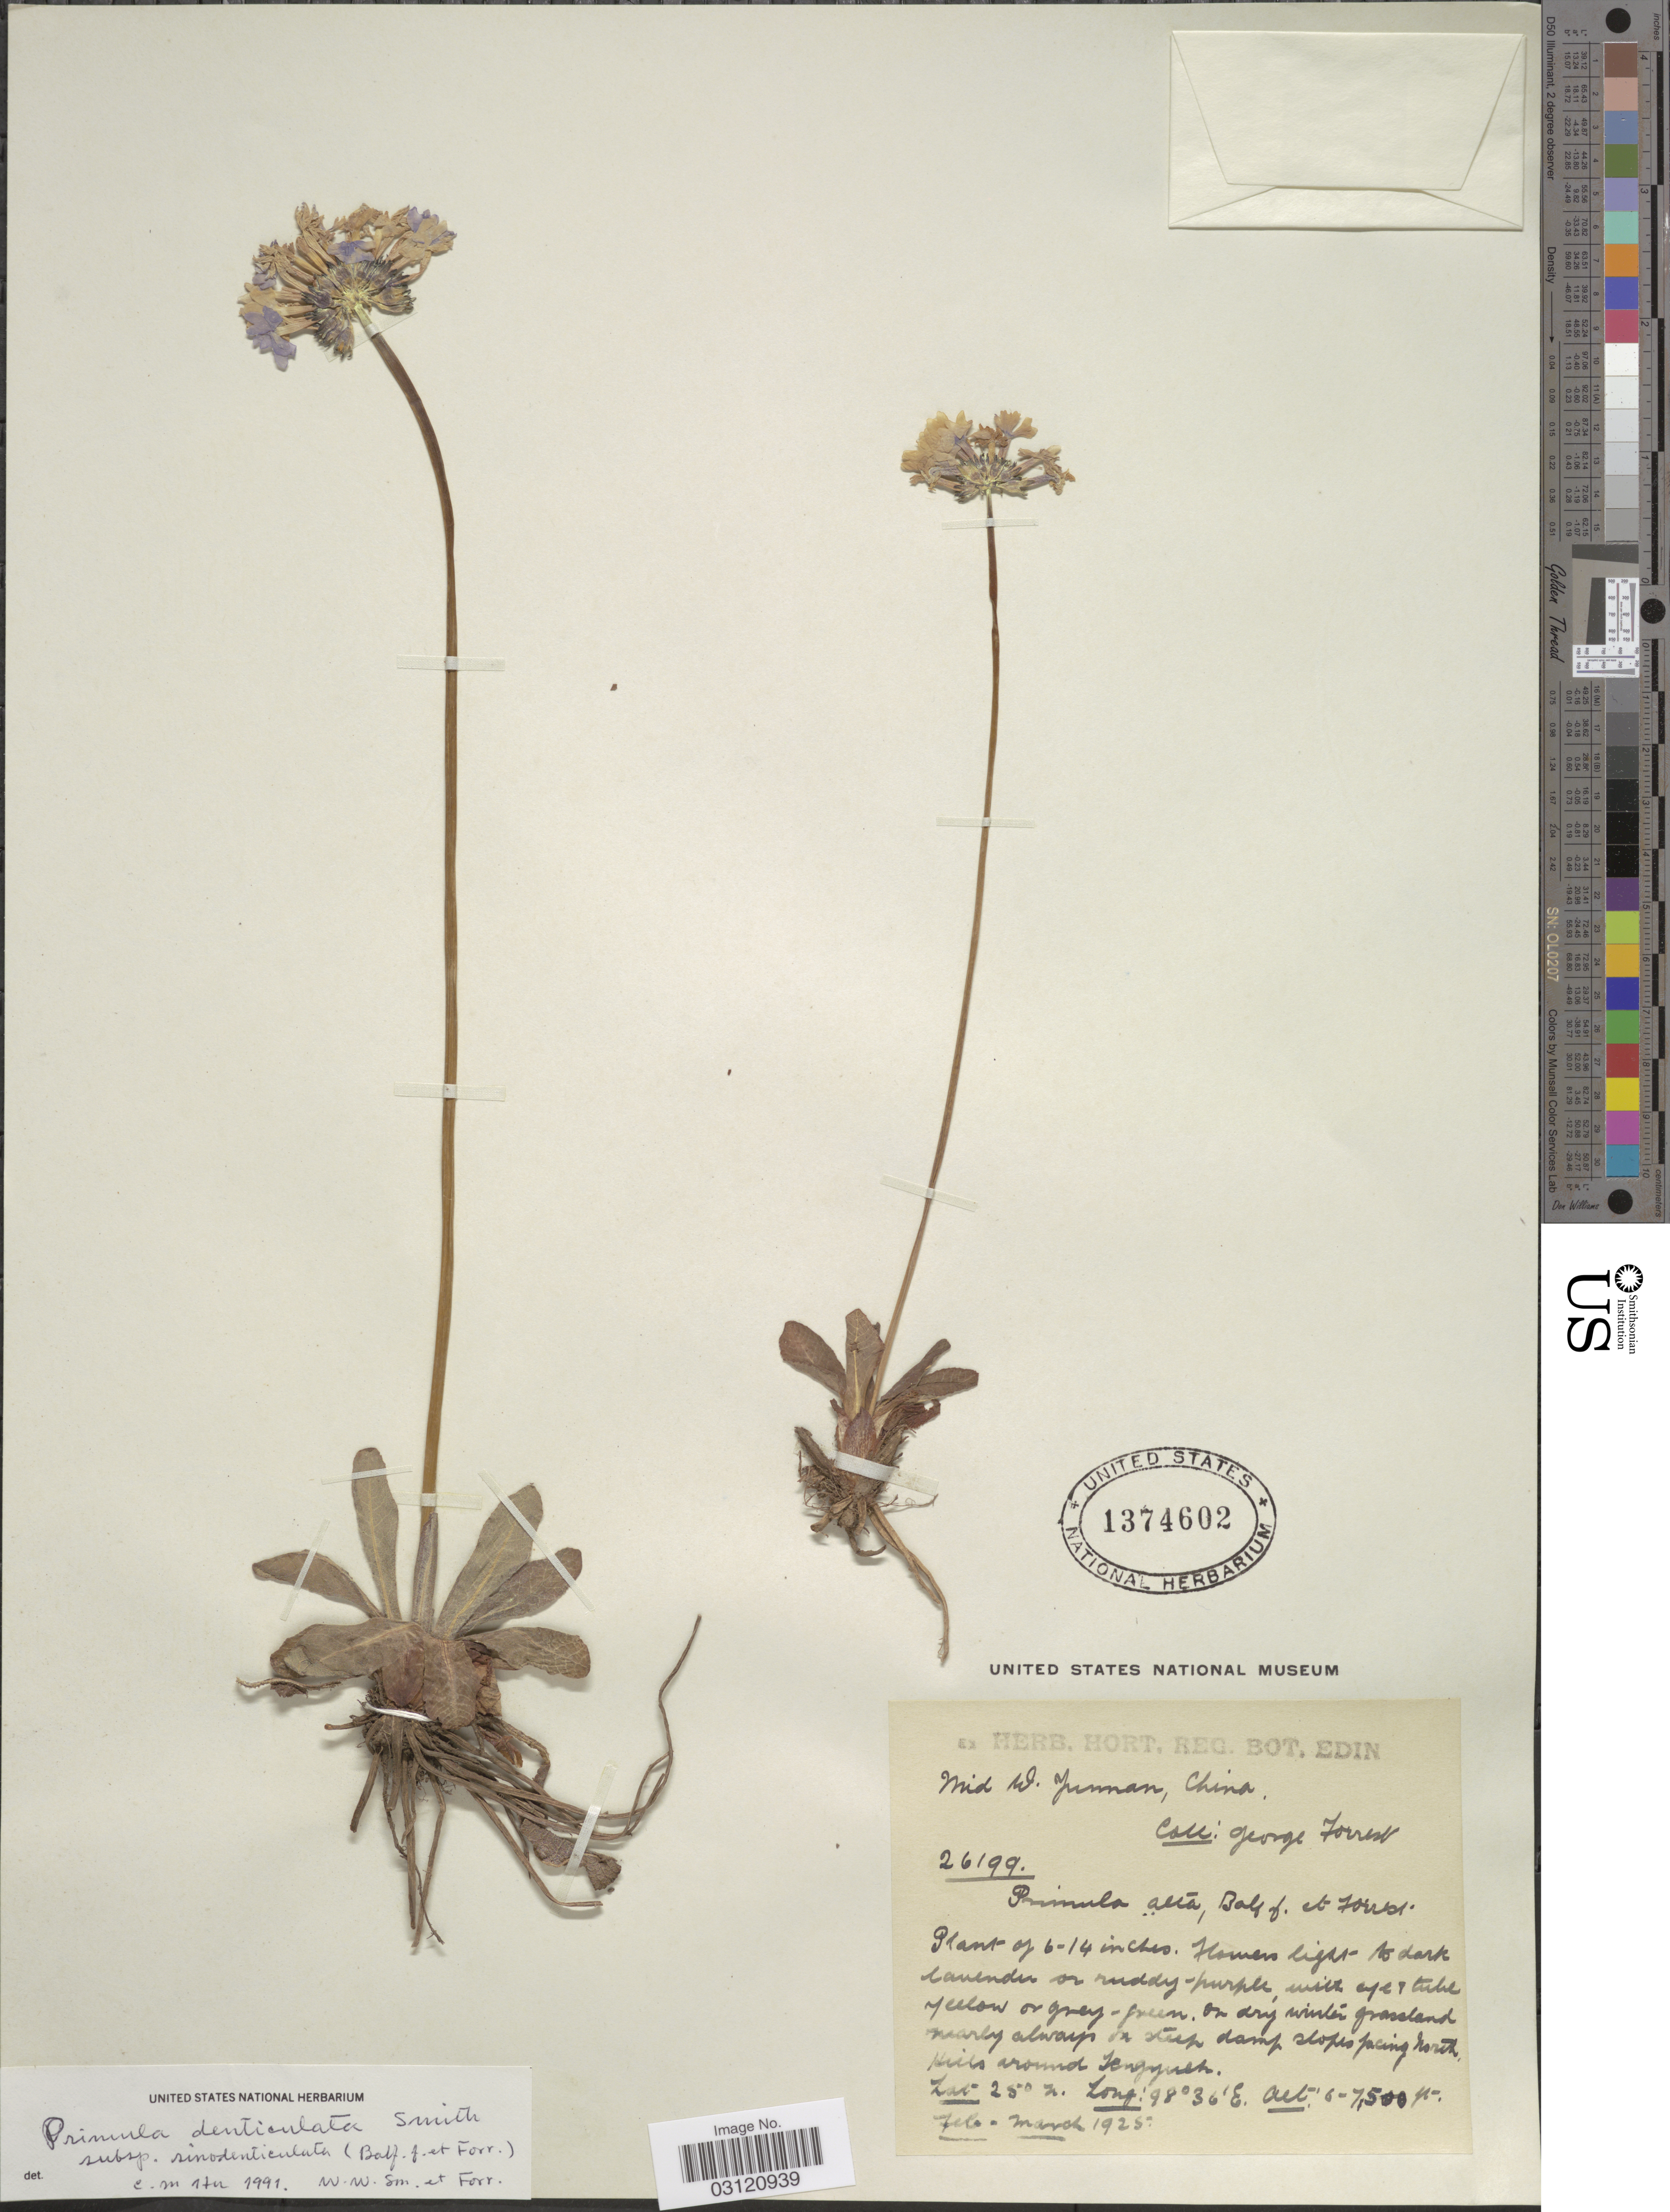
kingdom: Plantae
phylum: Tracheophyta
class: Magnoliopsida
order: Ericales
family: Primulaceae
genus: Primula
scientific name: Primula denticulata subsp. sinodenticulata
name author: (Balf. f. & Forrest) W.W. Sm.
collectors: G. Forrest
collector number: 26199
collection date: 1925-02/1925-03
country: China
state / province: Yunnan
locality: Mid W. Yunnan. On steep damp slopes facing north hills around Tengyueh.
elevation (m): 1829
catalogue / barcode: US 1374602